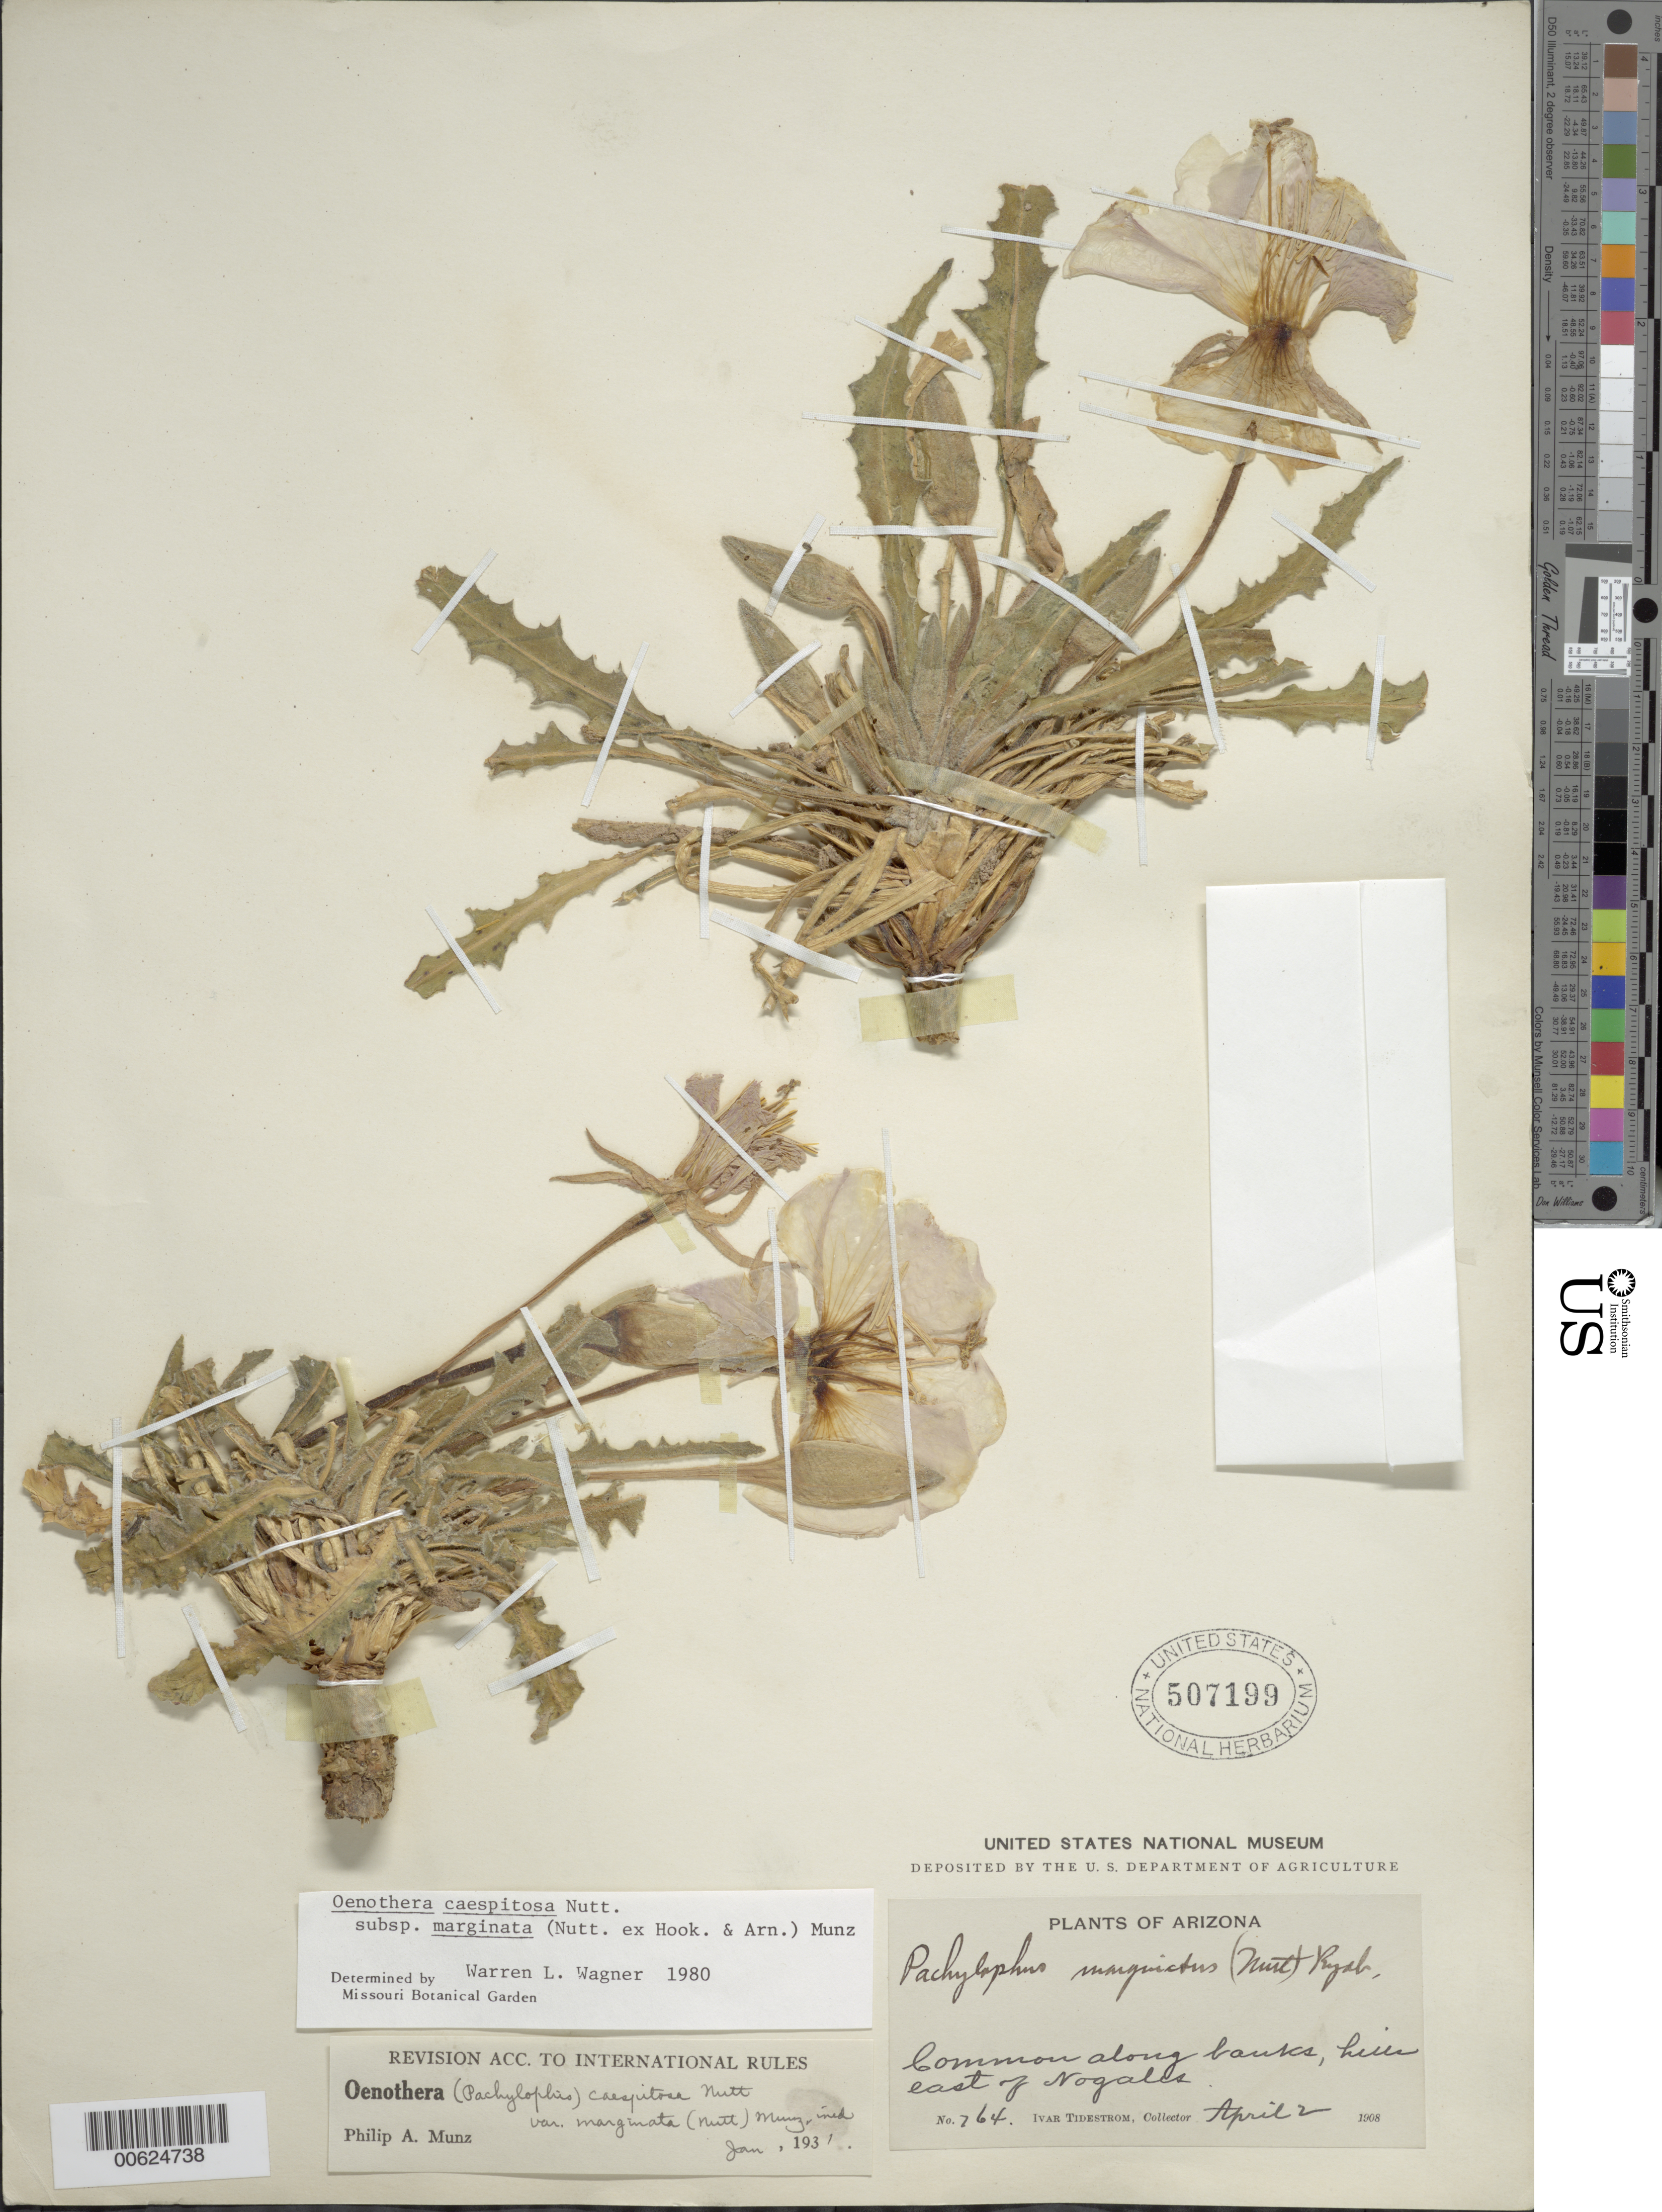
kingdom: Plantae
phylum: Tracheophyta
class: Magnoliopsida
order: Myrtales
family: Onagraceae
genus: Oenothera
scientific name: Oenothera cespitosa subsp. marginata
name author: (Nutt. ex Hook. & Arn.) Munz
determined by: Wagner, W. L., (BOT), Smithsonian Institution - National Museum of Natural History (UNITED STATES)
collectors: I. F. Tidestrom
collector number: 764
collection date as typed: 02 Apr 1908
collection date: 1908-04-02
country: United States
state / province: Arizona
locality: Hills E of Nagalis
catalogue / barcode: US 507199